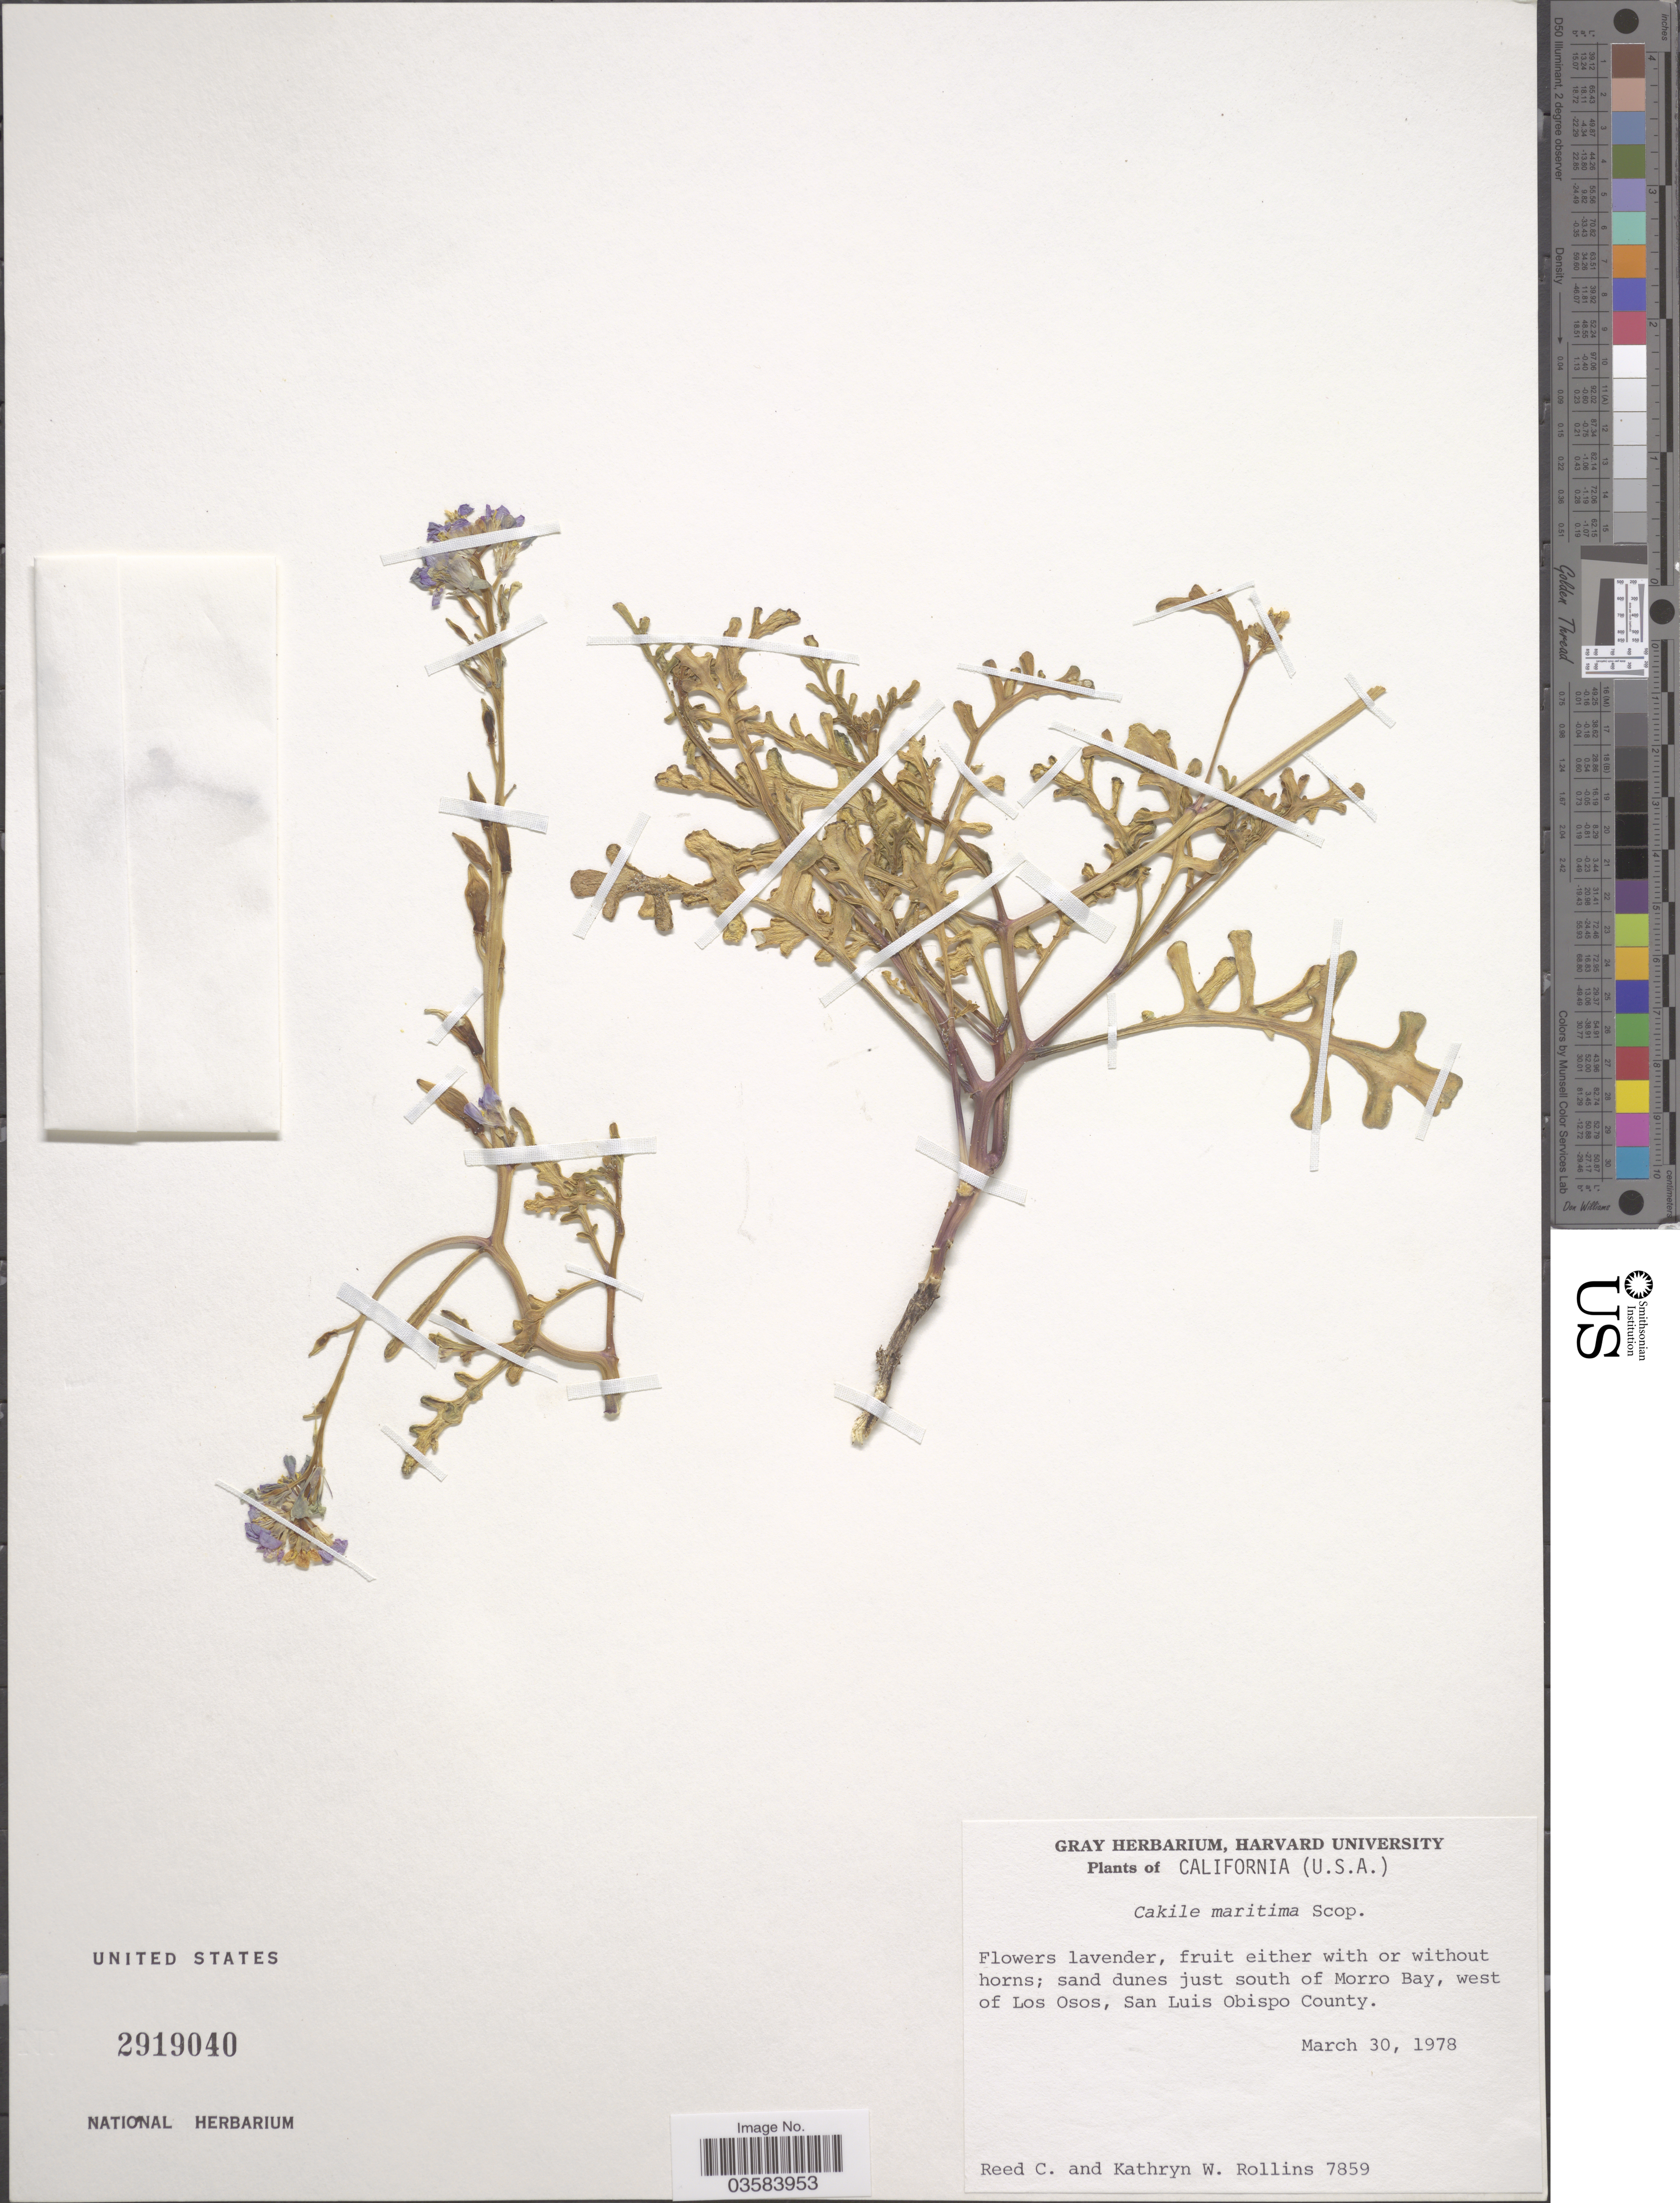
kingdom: Plantae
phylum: Tracheophyta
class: Magnoliopsida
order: Brassicales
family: Brassicaceae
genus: Cakile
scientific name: Cakile maritima subsp. maritima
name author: Scop.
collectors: C. Reed & K. W. Rollins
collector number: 7859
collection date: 1978-03-30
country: United States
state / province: California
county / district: San Luis Obispo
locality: Sand dunes just south of Morro Bay, west of Los Osos, San Luis Obispo County.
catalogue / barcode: US 2919040